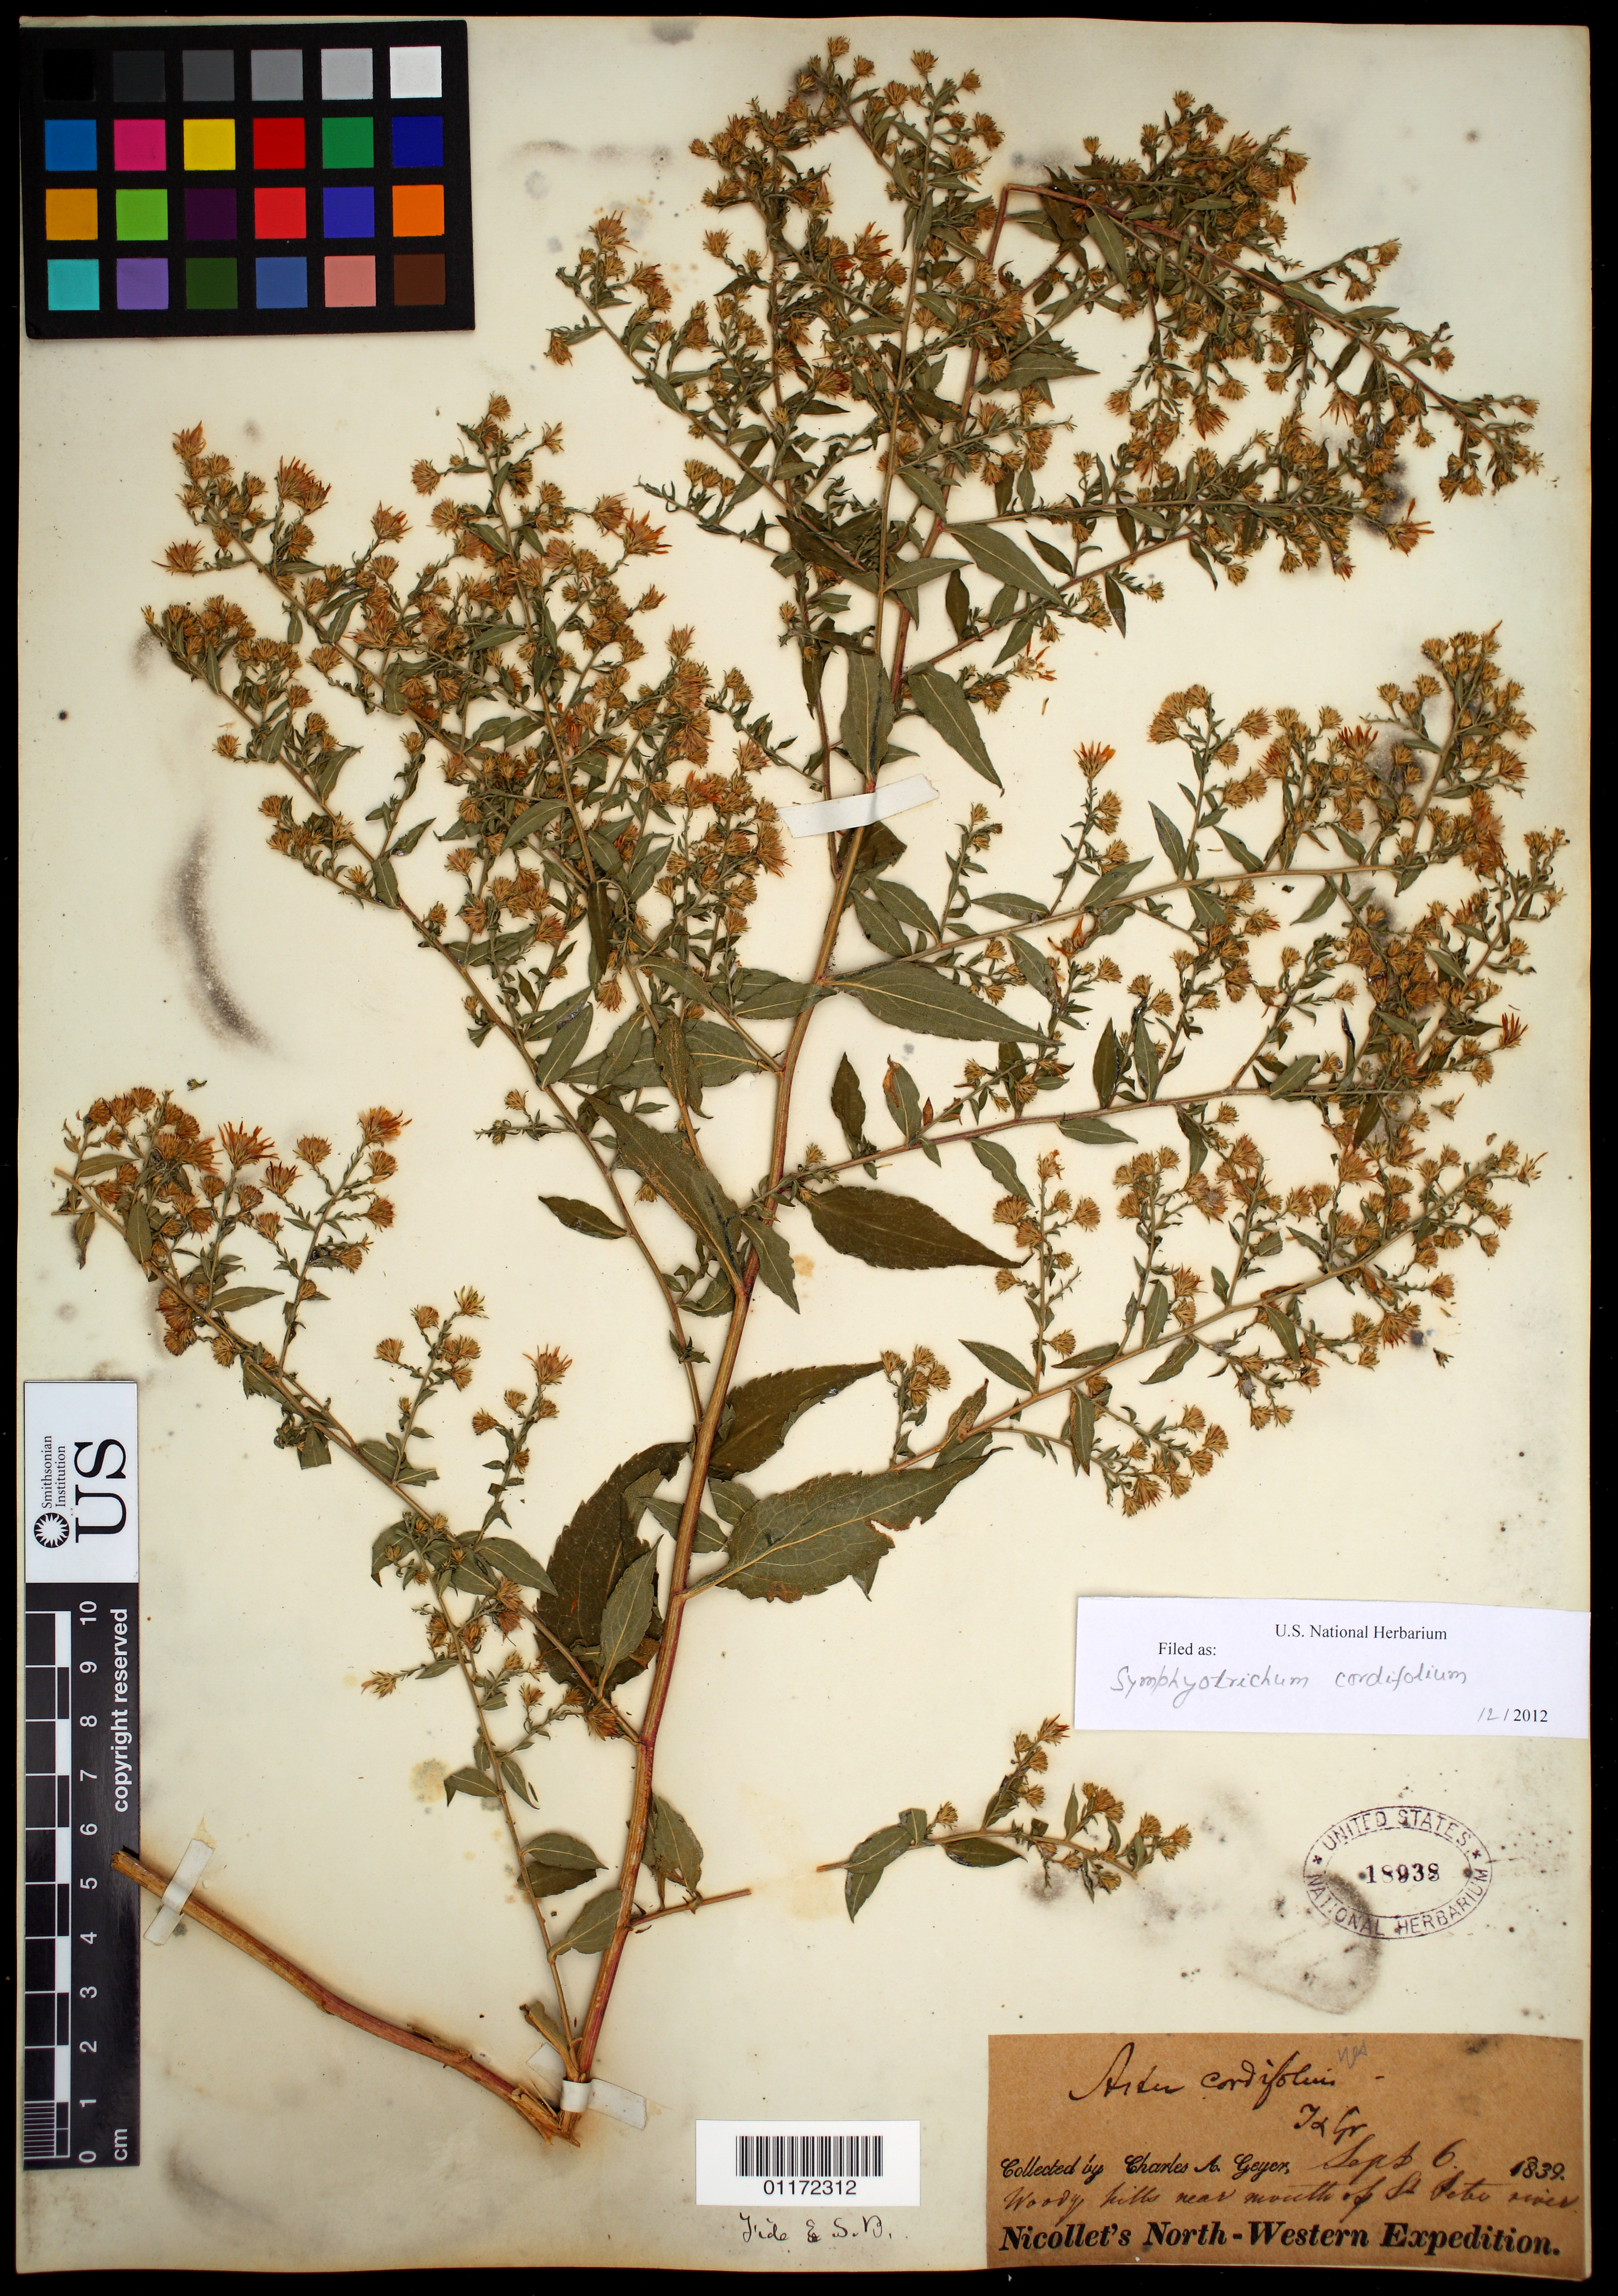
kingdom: Plantae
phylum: Tracheophyta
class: Magnoliopsida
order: Asterales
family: Asteraceae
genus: Symphyotrichum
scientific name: Symphyotrichum cordifolium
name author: (L.) G.L. Nesom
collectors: C. A. Geyer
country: United States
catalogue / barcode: US 18938